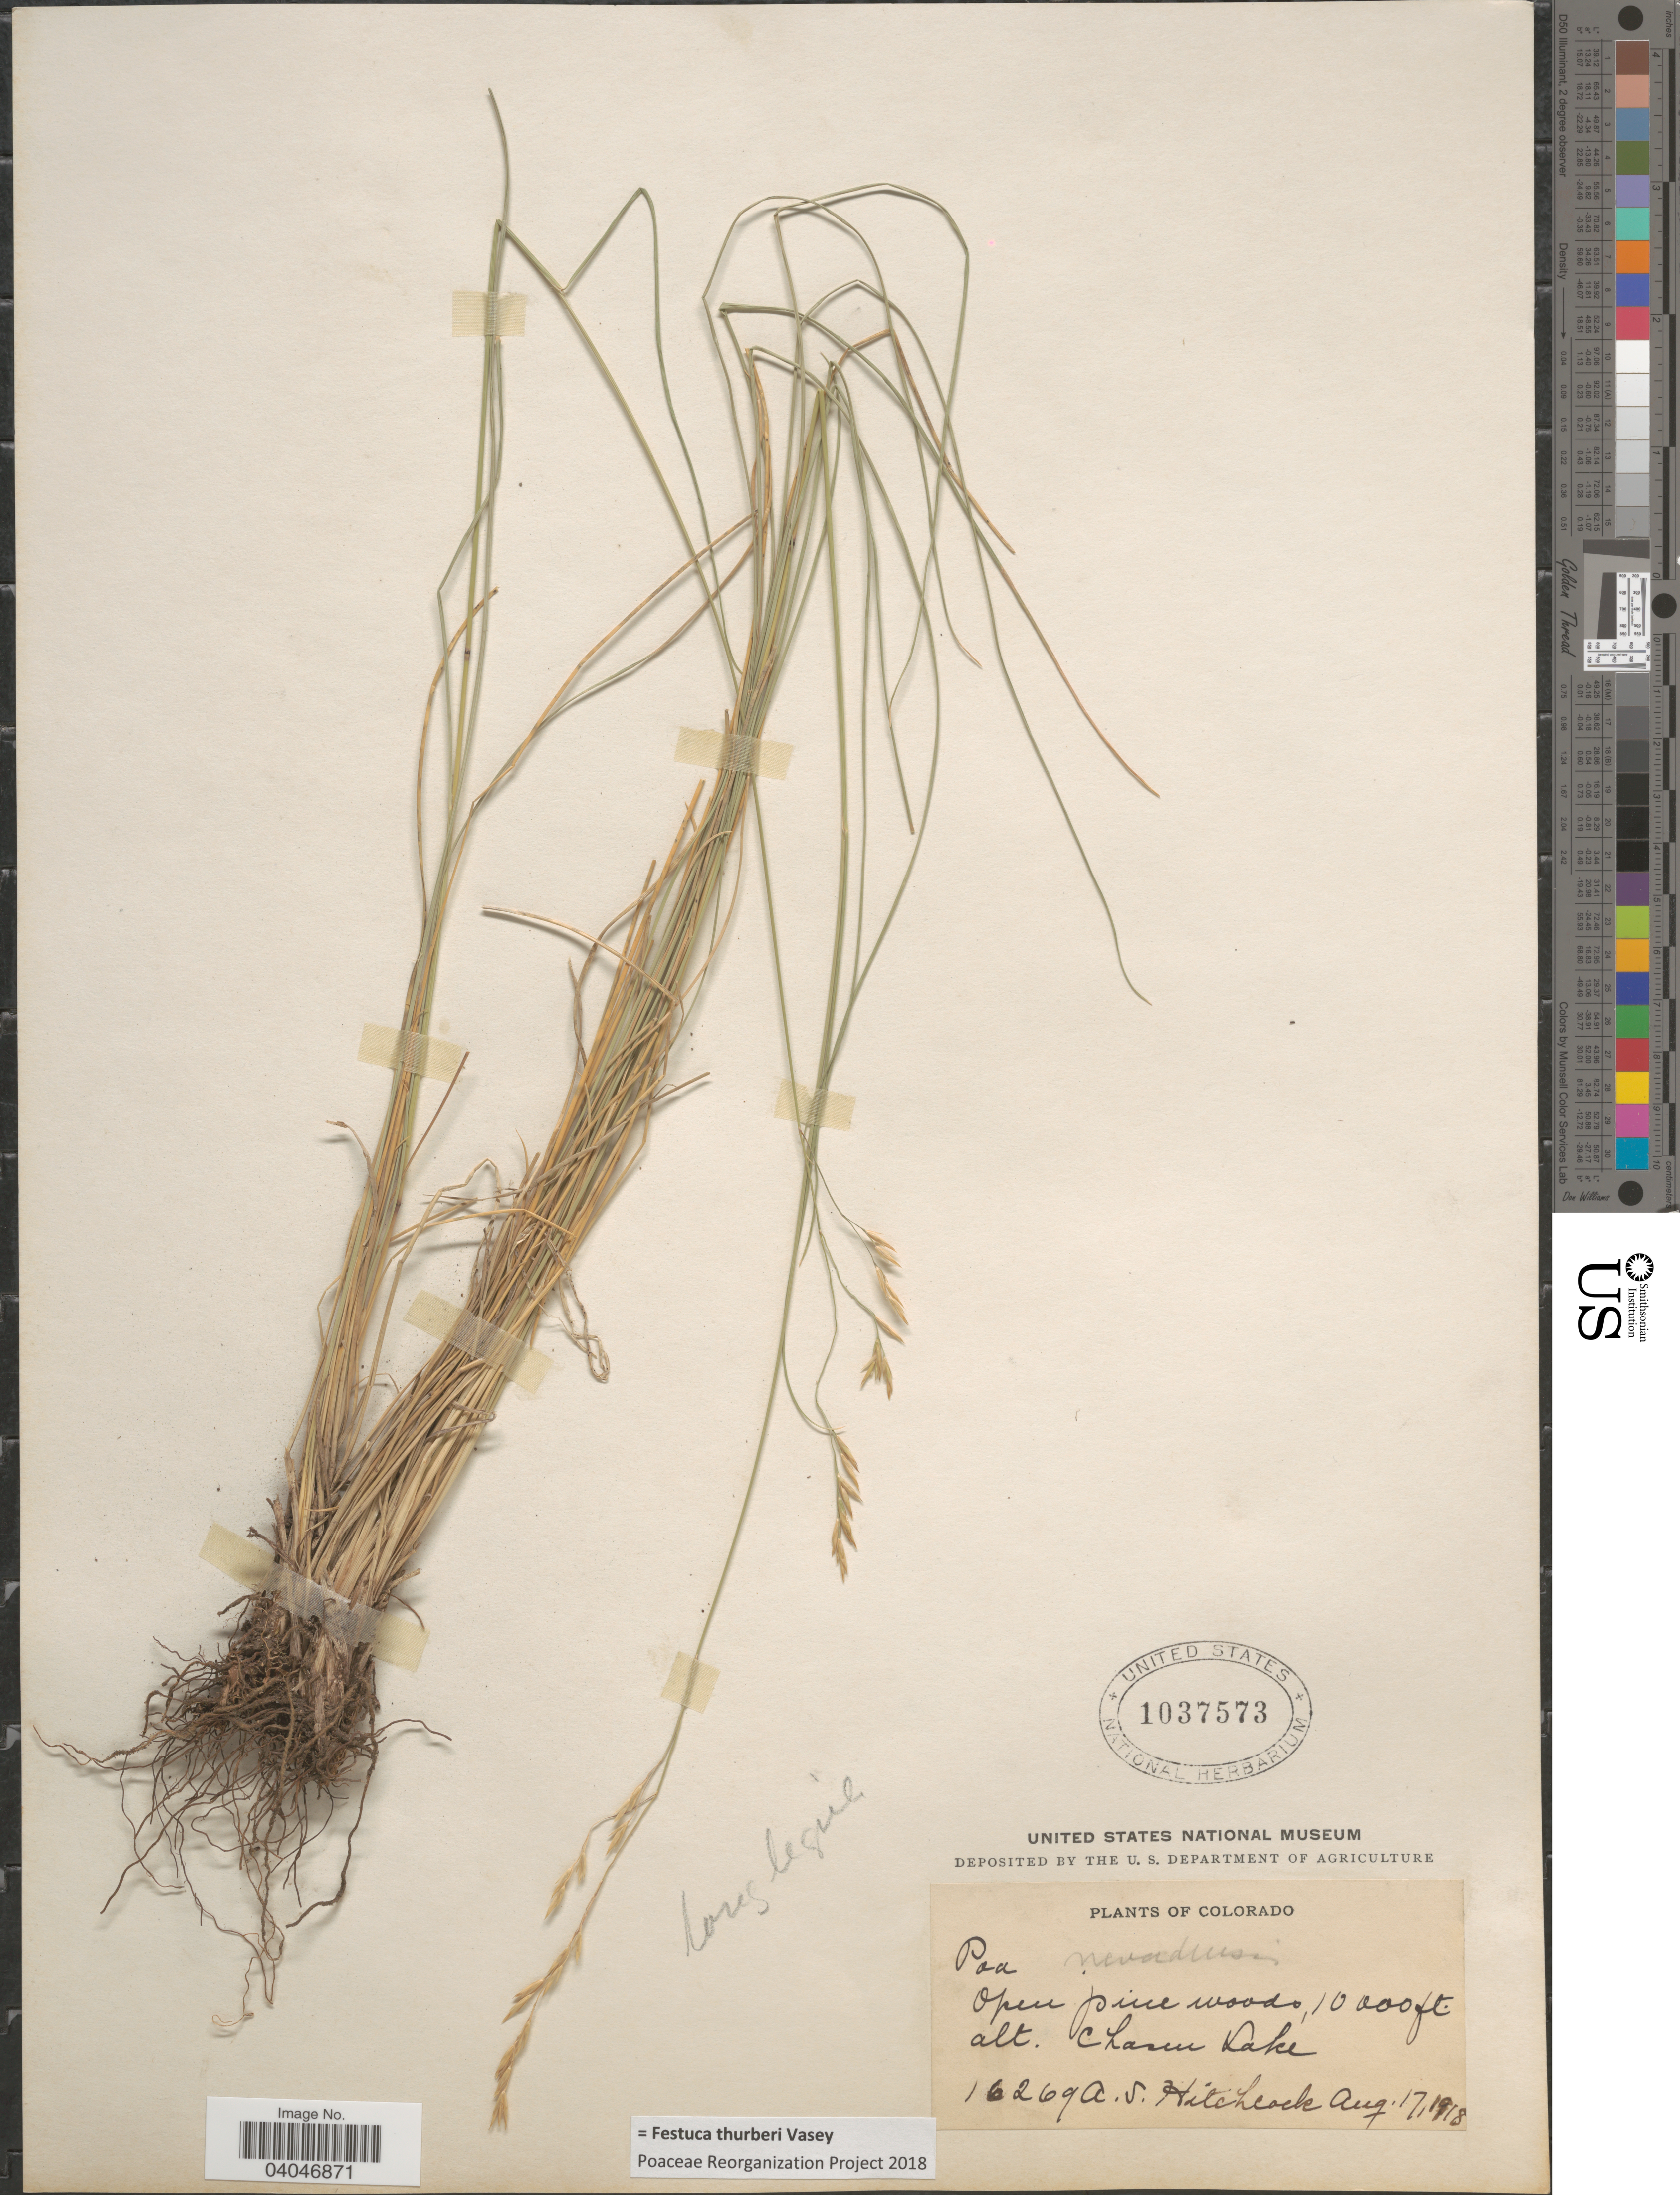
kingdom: Plantae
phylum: Tracheophyta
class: Liliopsida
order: Poales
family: Poaceae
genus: Festuca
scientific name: Festuca thurberi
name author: Vasey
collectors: A. S. Hitchcock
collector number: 16269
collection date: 1918-08-17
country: United States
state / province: Colorado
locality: Charm Lake.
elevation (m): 3048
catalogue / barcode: US 1037573